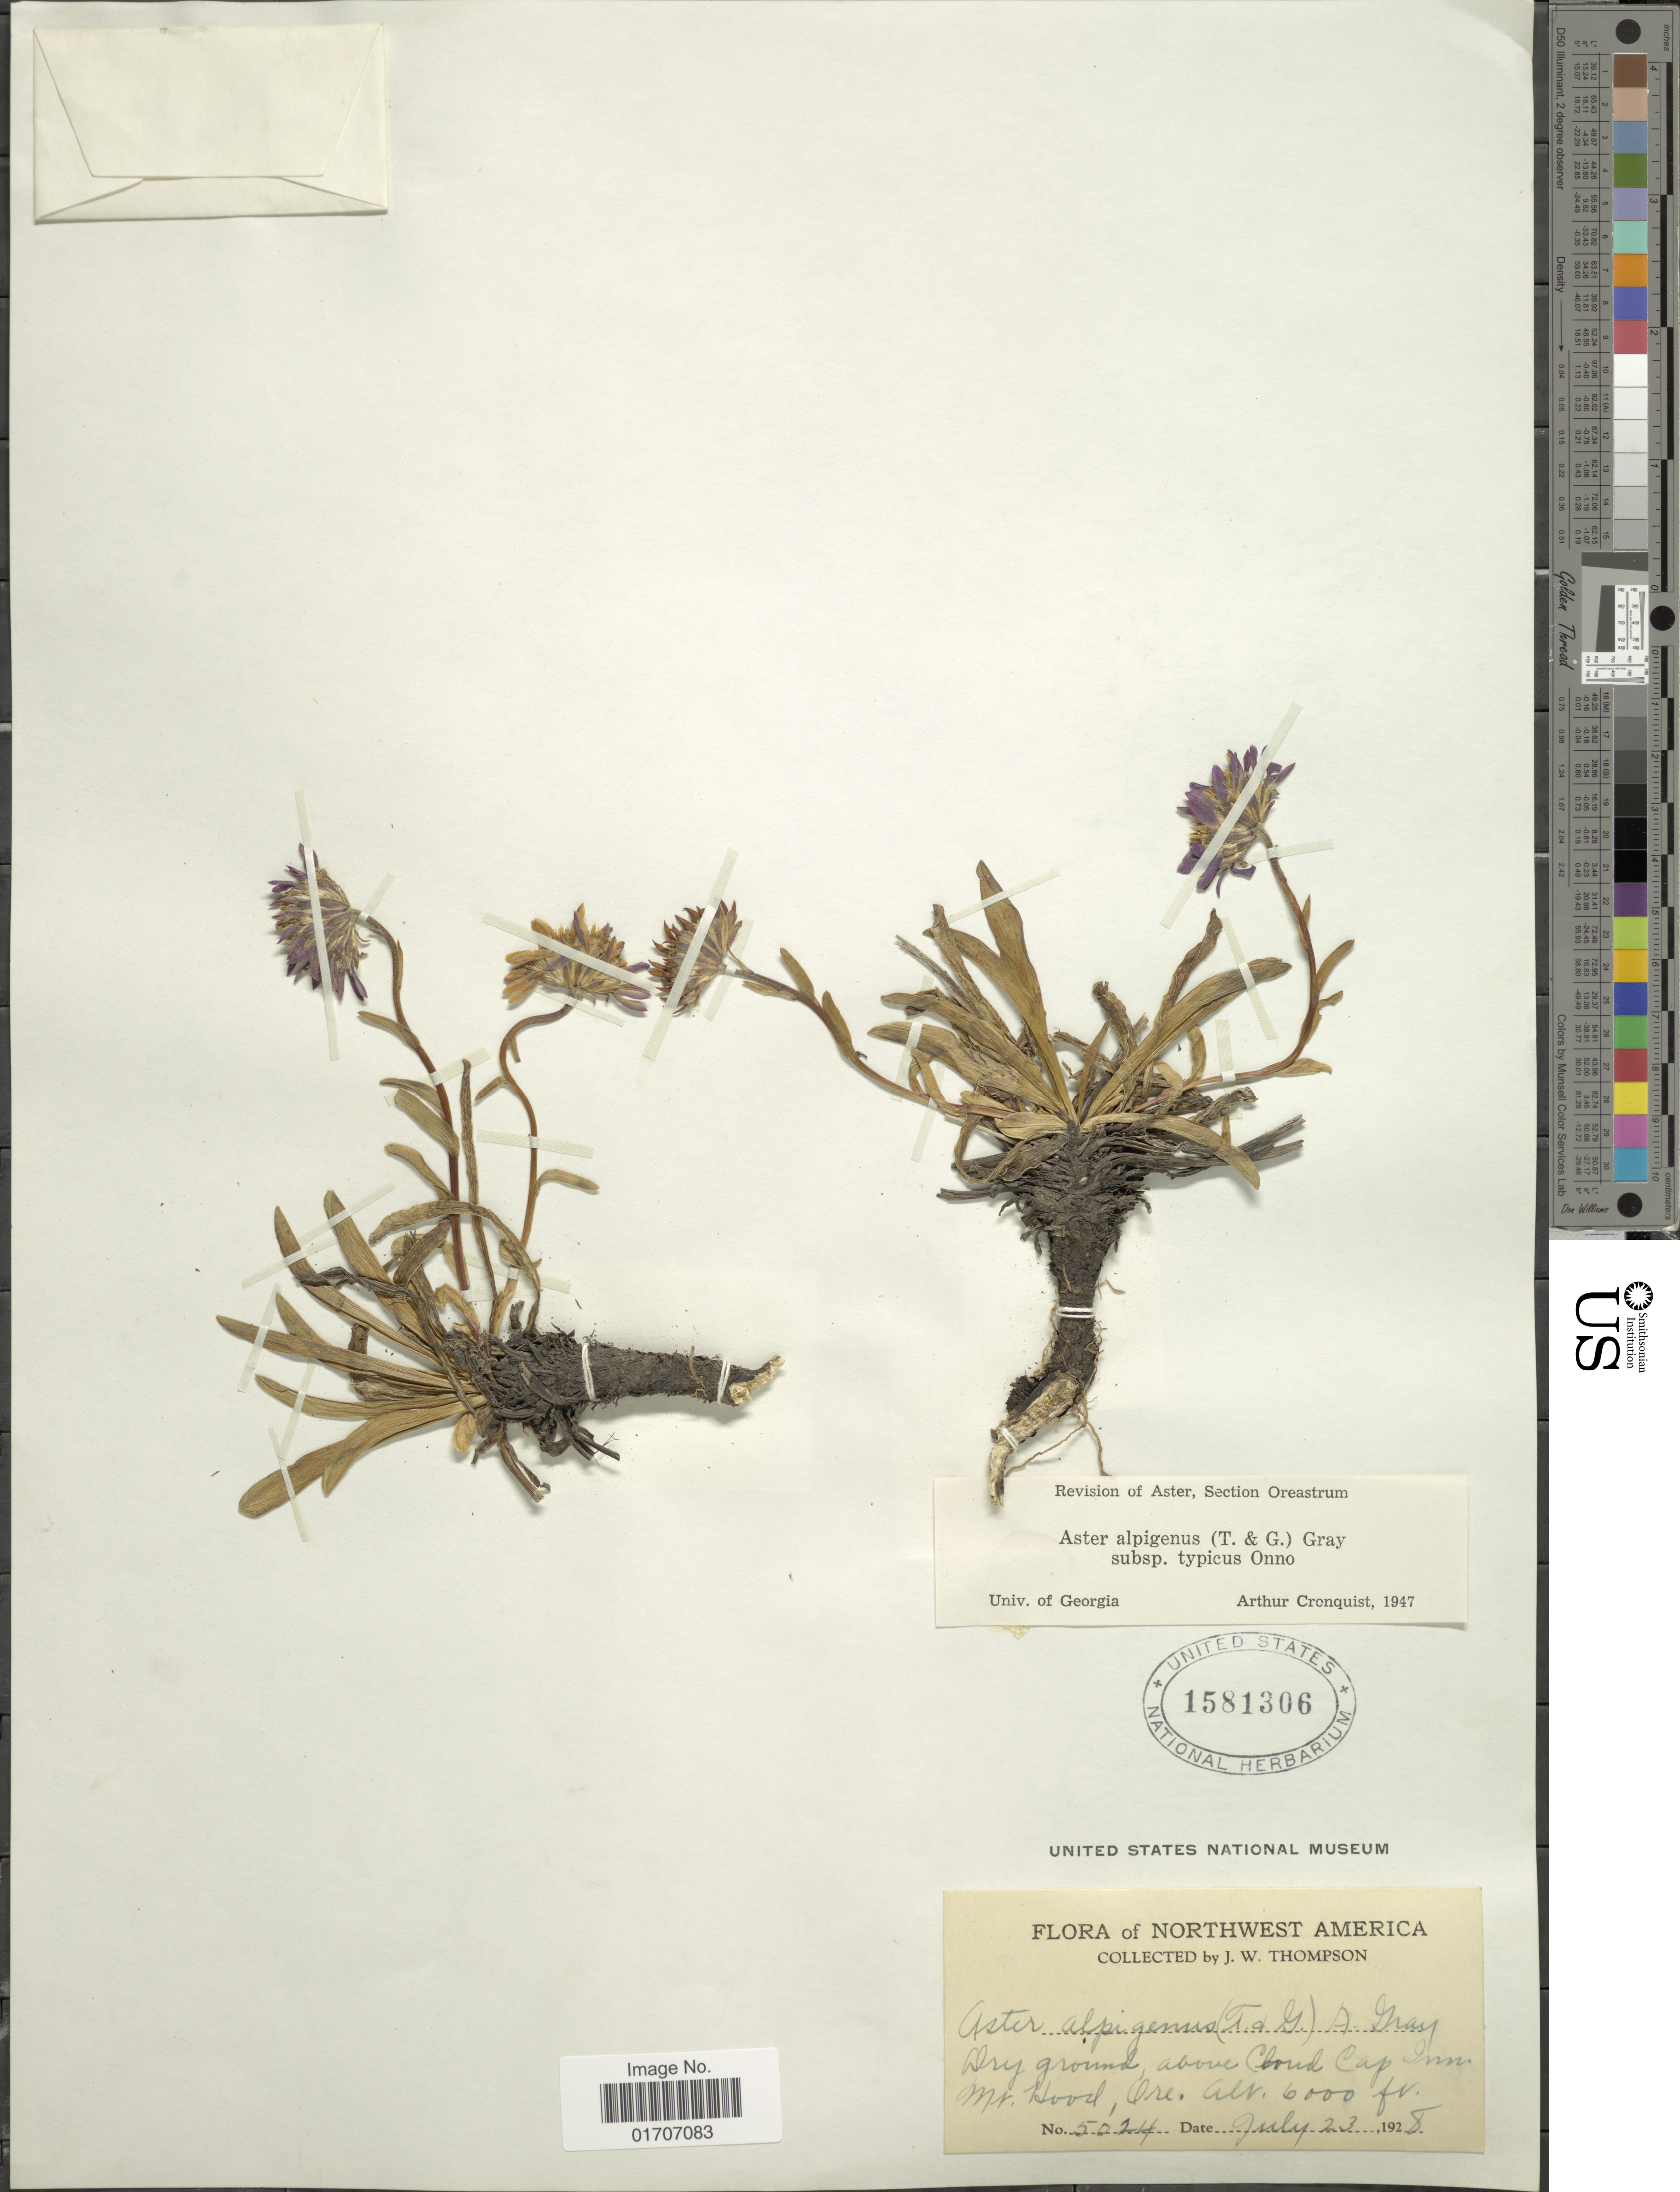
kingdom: Plantae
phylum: Tracheophyta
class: Magnoliopsida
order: Asterales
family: Asteraceae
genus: Oreostemma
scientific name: Oreostemma alpigenum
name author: (Torr. & A. Gray) Greene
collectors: J. W. Thompson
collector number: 5024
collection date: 1928-07-23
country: United States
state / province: Oregon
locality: Dry ground above Cloud Cap Inn. Mt. Hood, Ore.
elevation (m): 1829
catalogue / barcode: US 1581306